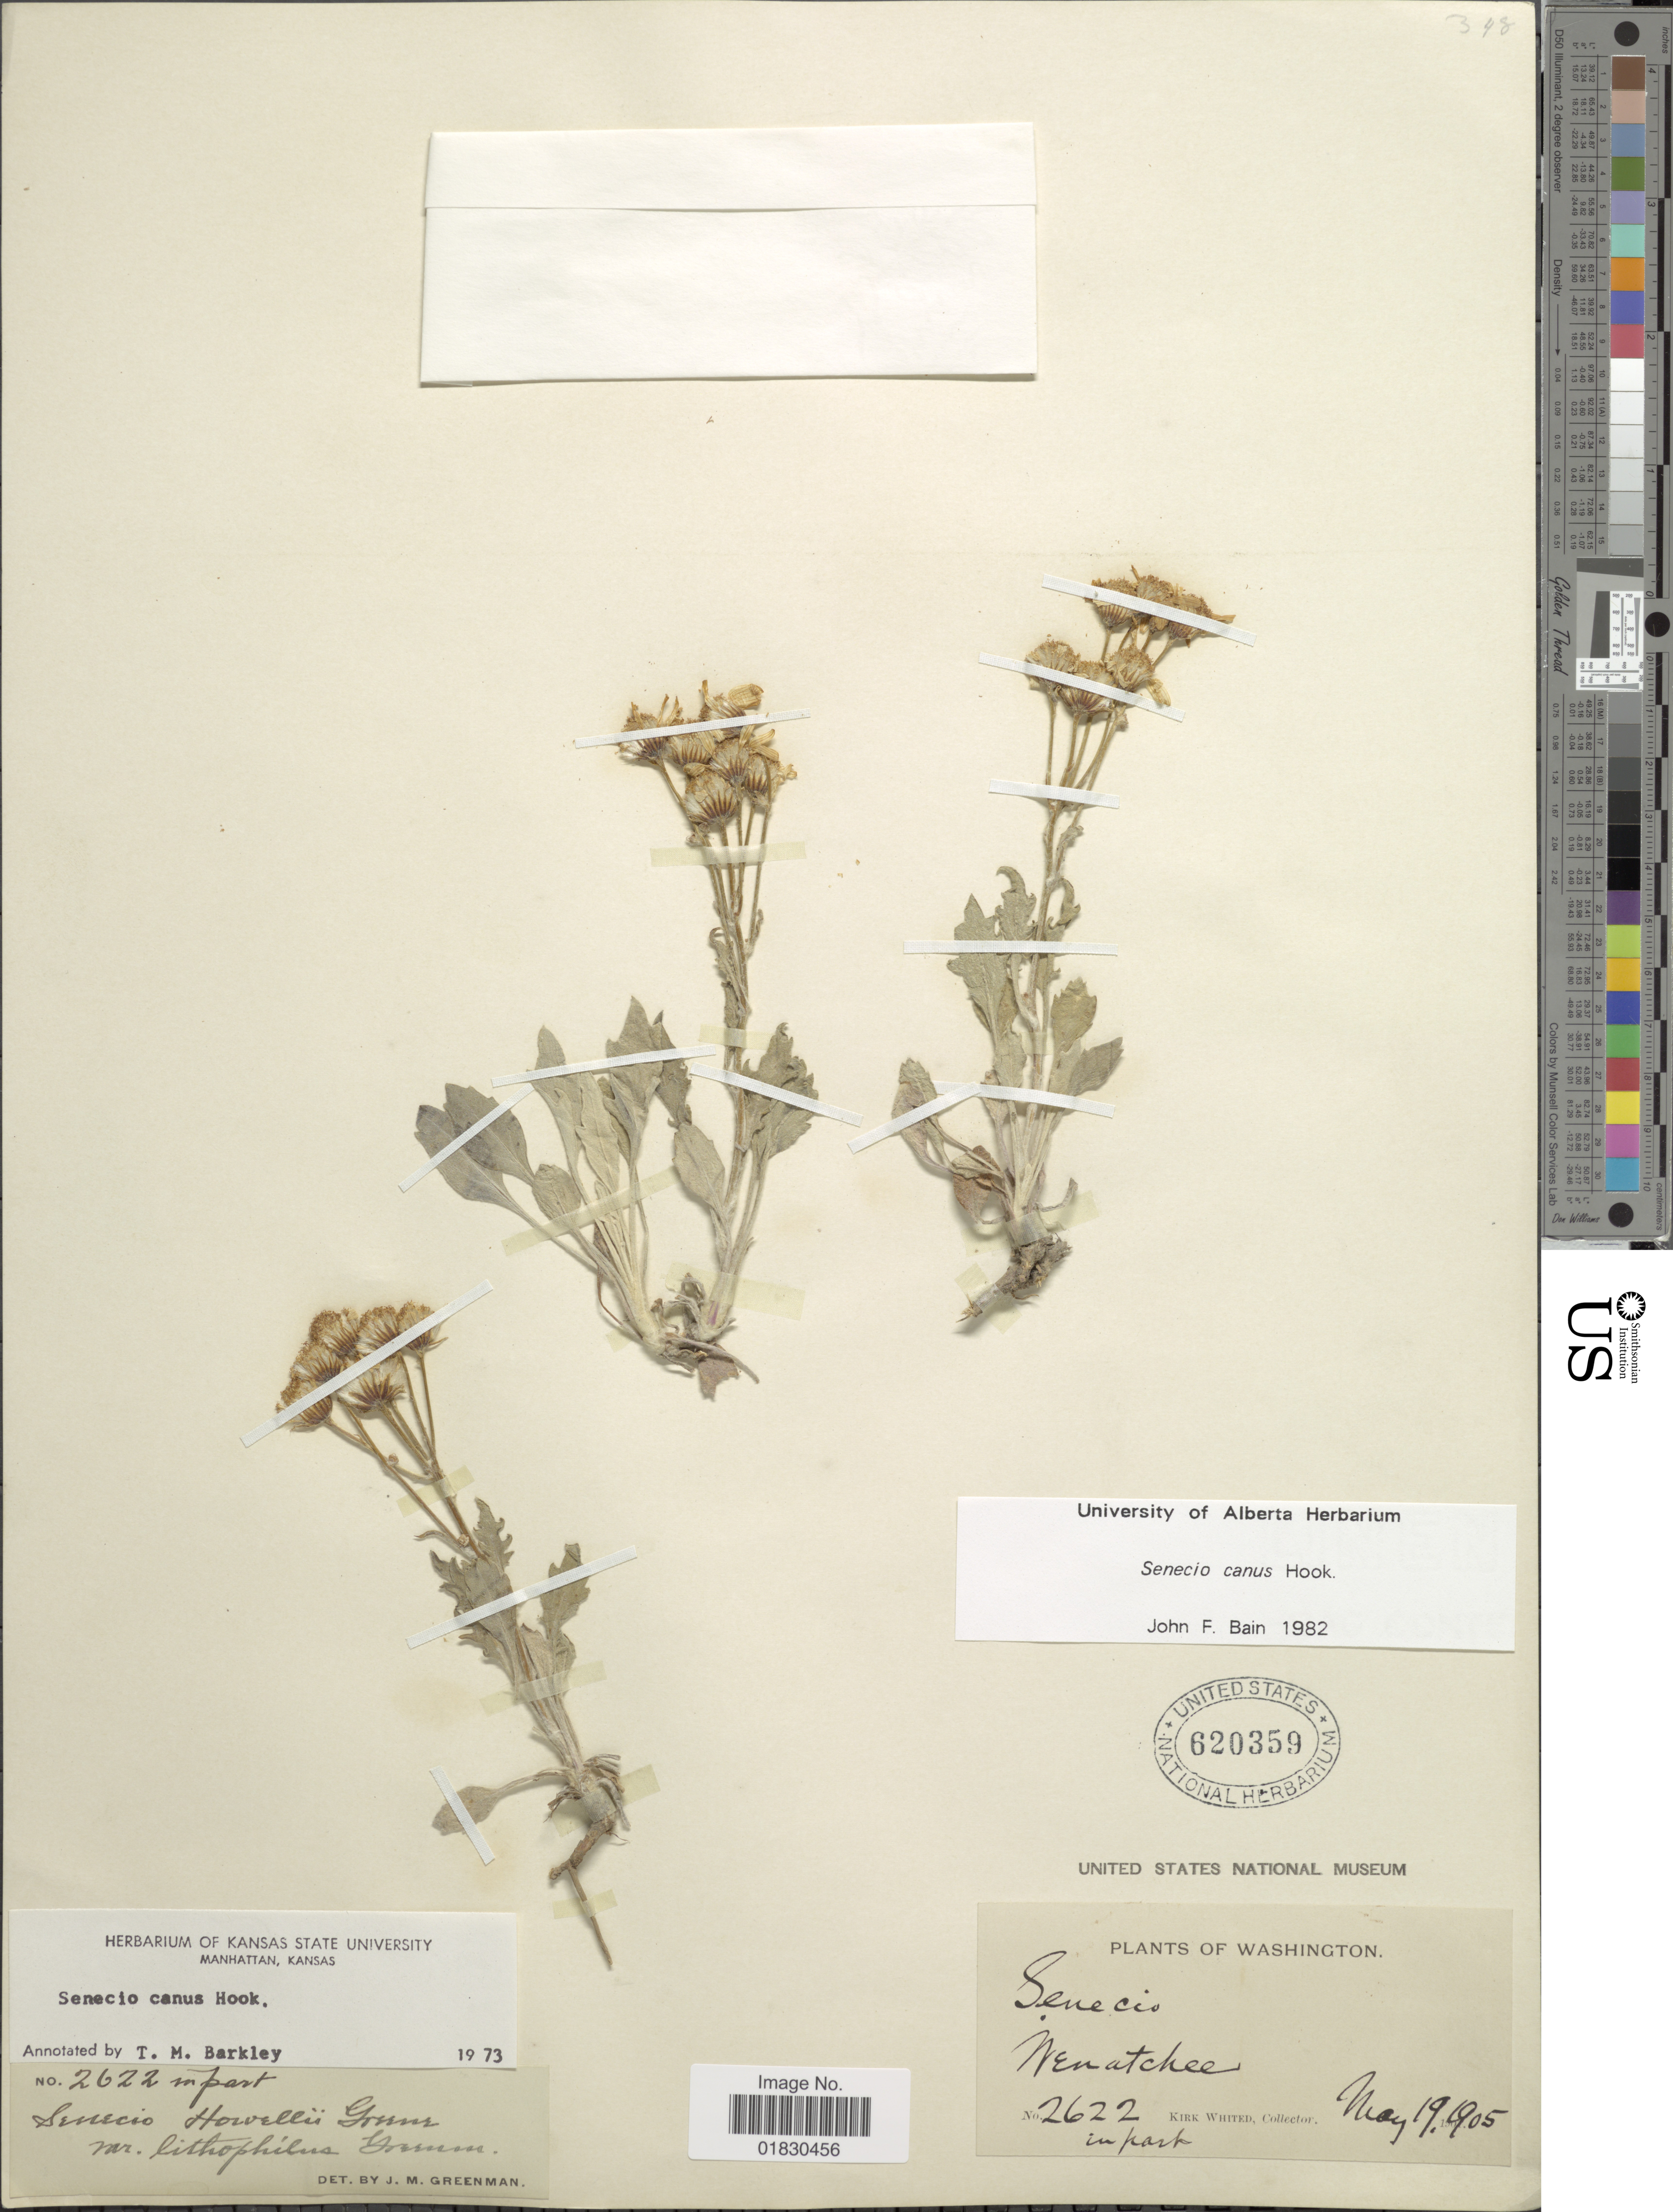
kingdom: Plantae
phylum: Tracheophyta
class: Magnoliopsida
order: Asterales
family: Asteraceae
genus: Packera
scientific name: Packera cana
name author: (Hook.) W.A. Weber & Á. Löve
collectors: K. Whited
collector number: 2622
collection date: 1905-05-19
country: United States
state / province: Washington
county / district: Chelan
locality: Wenatchee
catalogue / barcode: US 620359